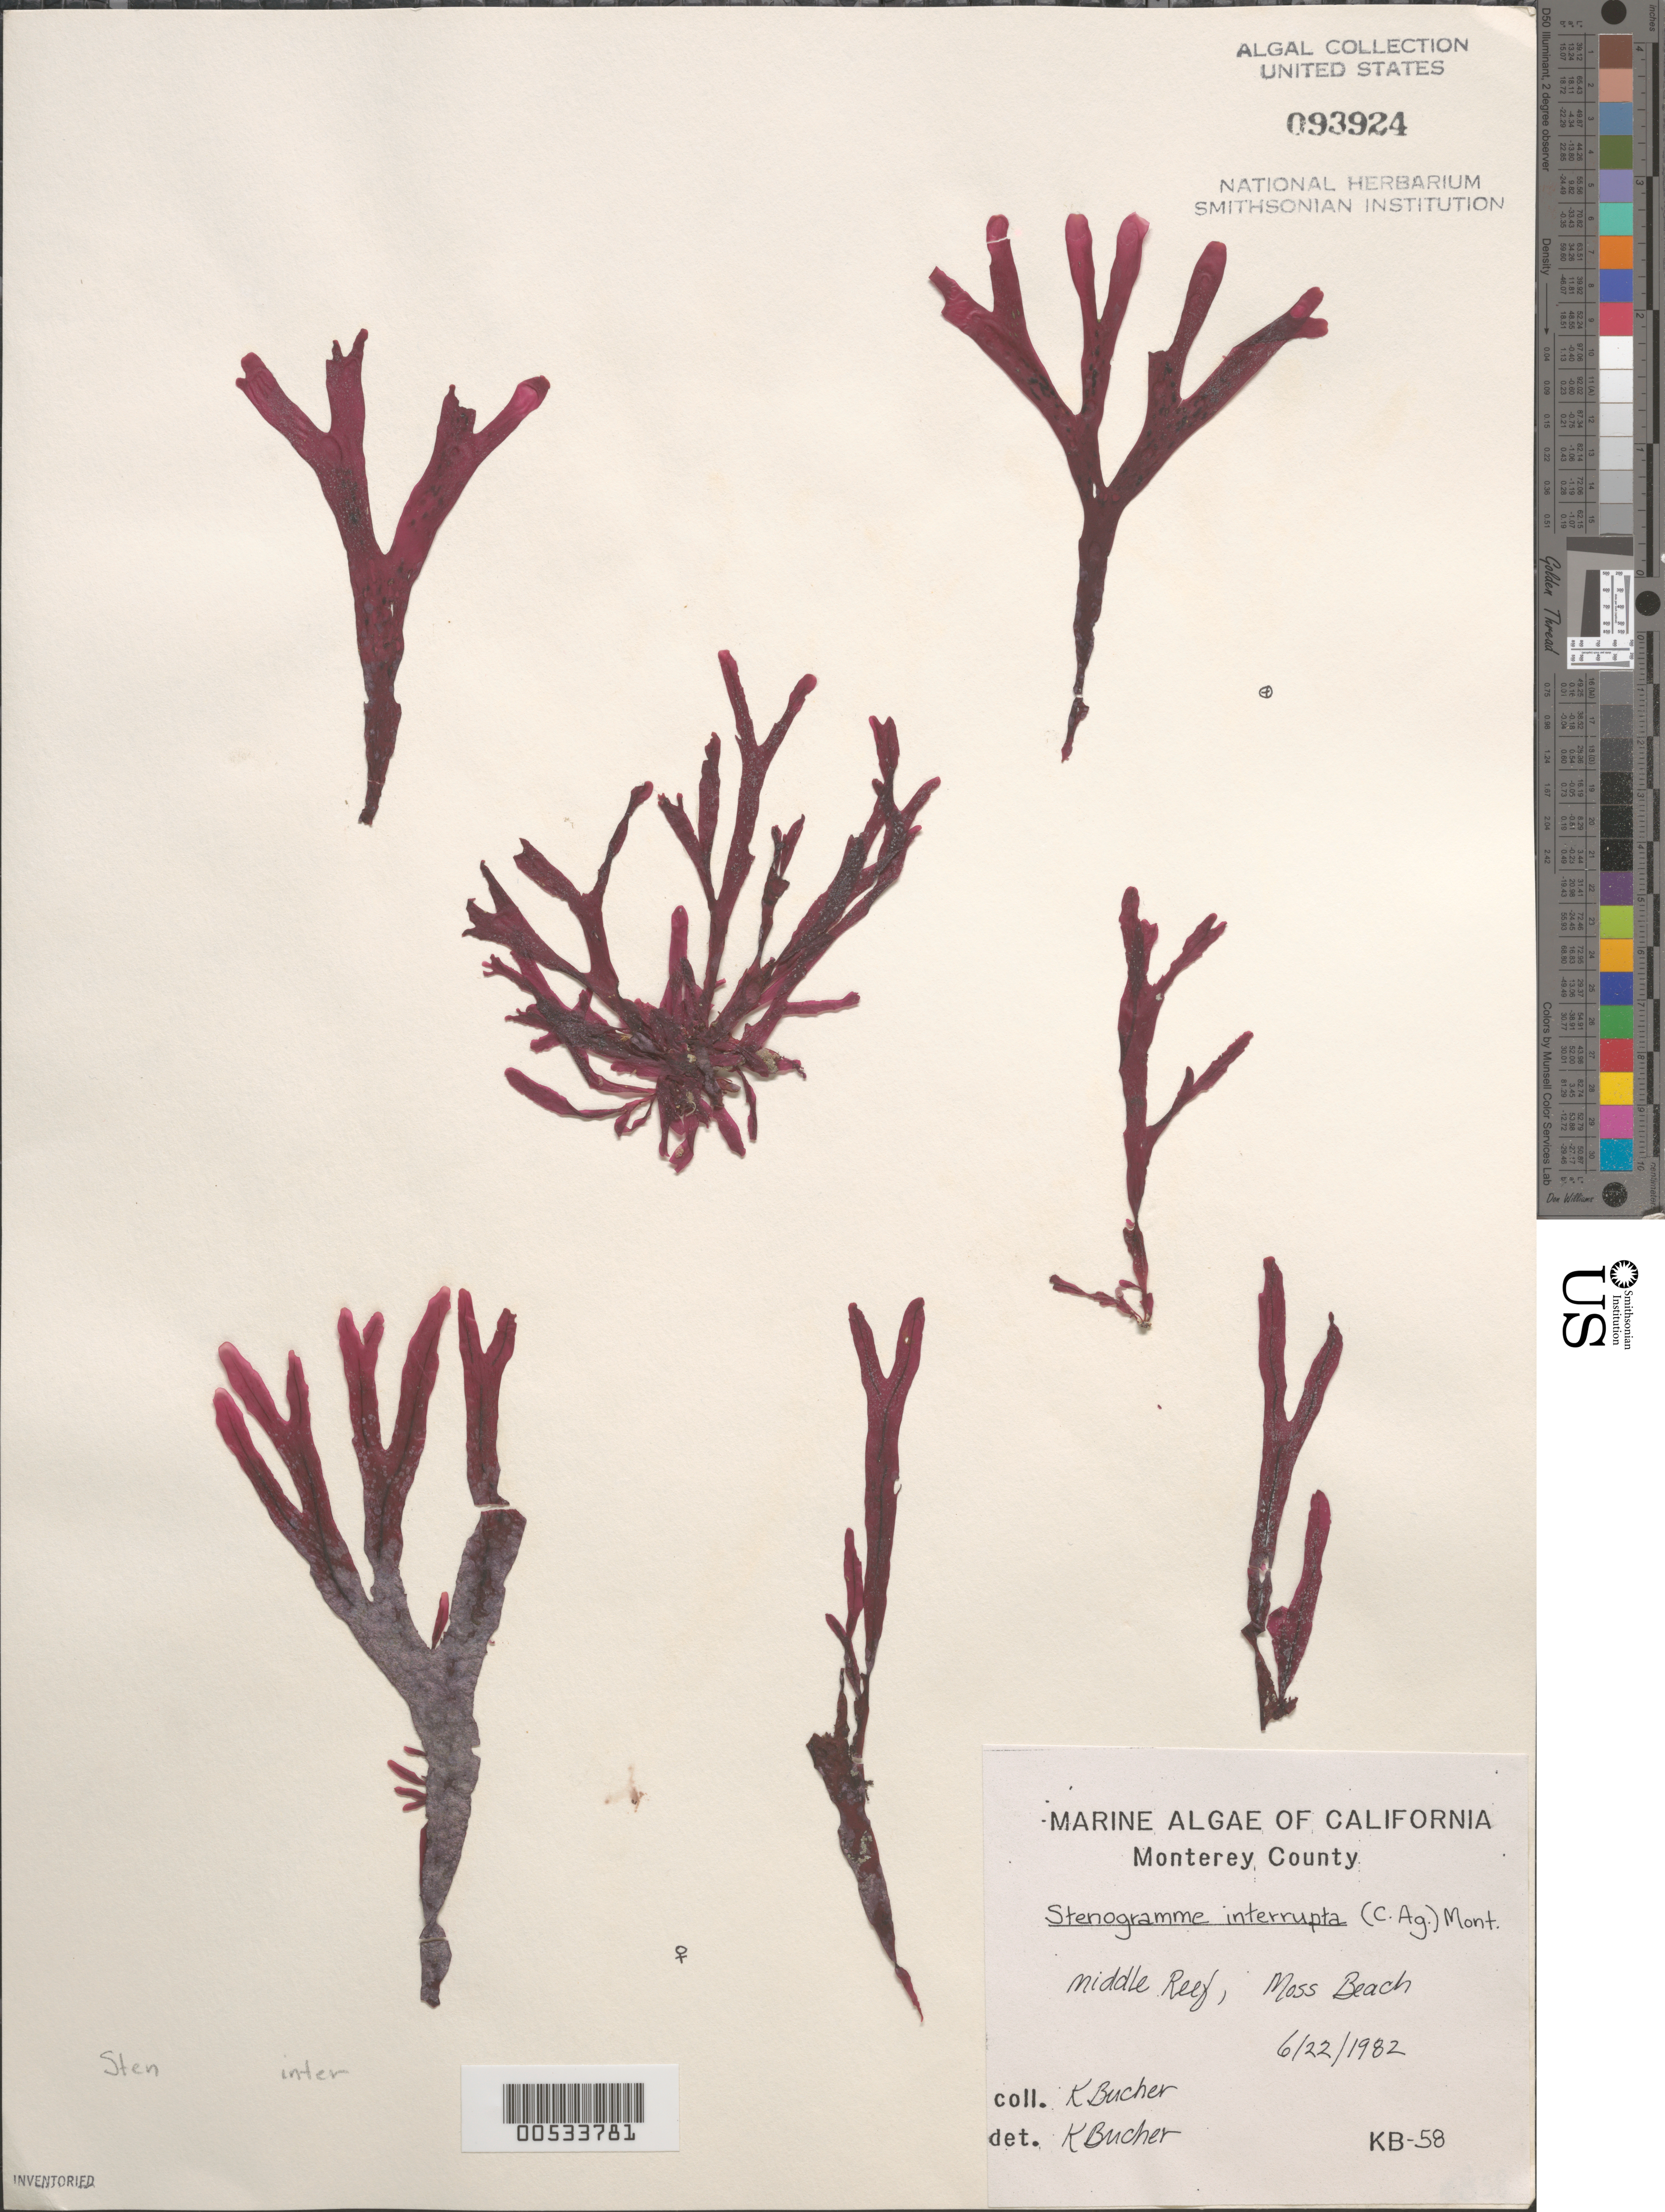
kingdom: Plantae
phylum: Rhodophyta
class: Florideophyceae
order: Gigartinales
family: Phyllophoraceae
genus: Stenogramma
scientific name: Stenogramma interruptum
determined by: Bucher, Katina E.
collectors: K. E. Bucher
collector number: KB-58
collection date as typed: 22 Jun 1982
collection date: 1982-06-22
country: United States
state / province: California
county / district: Monterey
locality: Middle Reef of Moss Beach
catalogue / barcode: US 93924